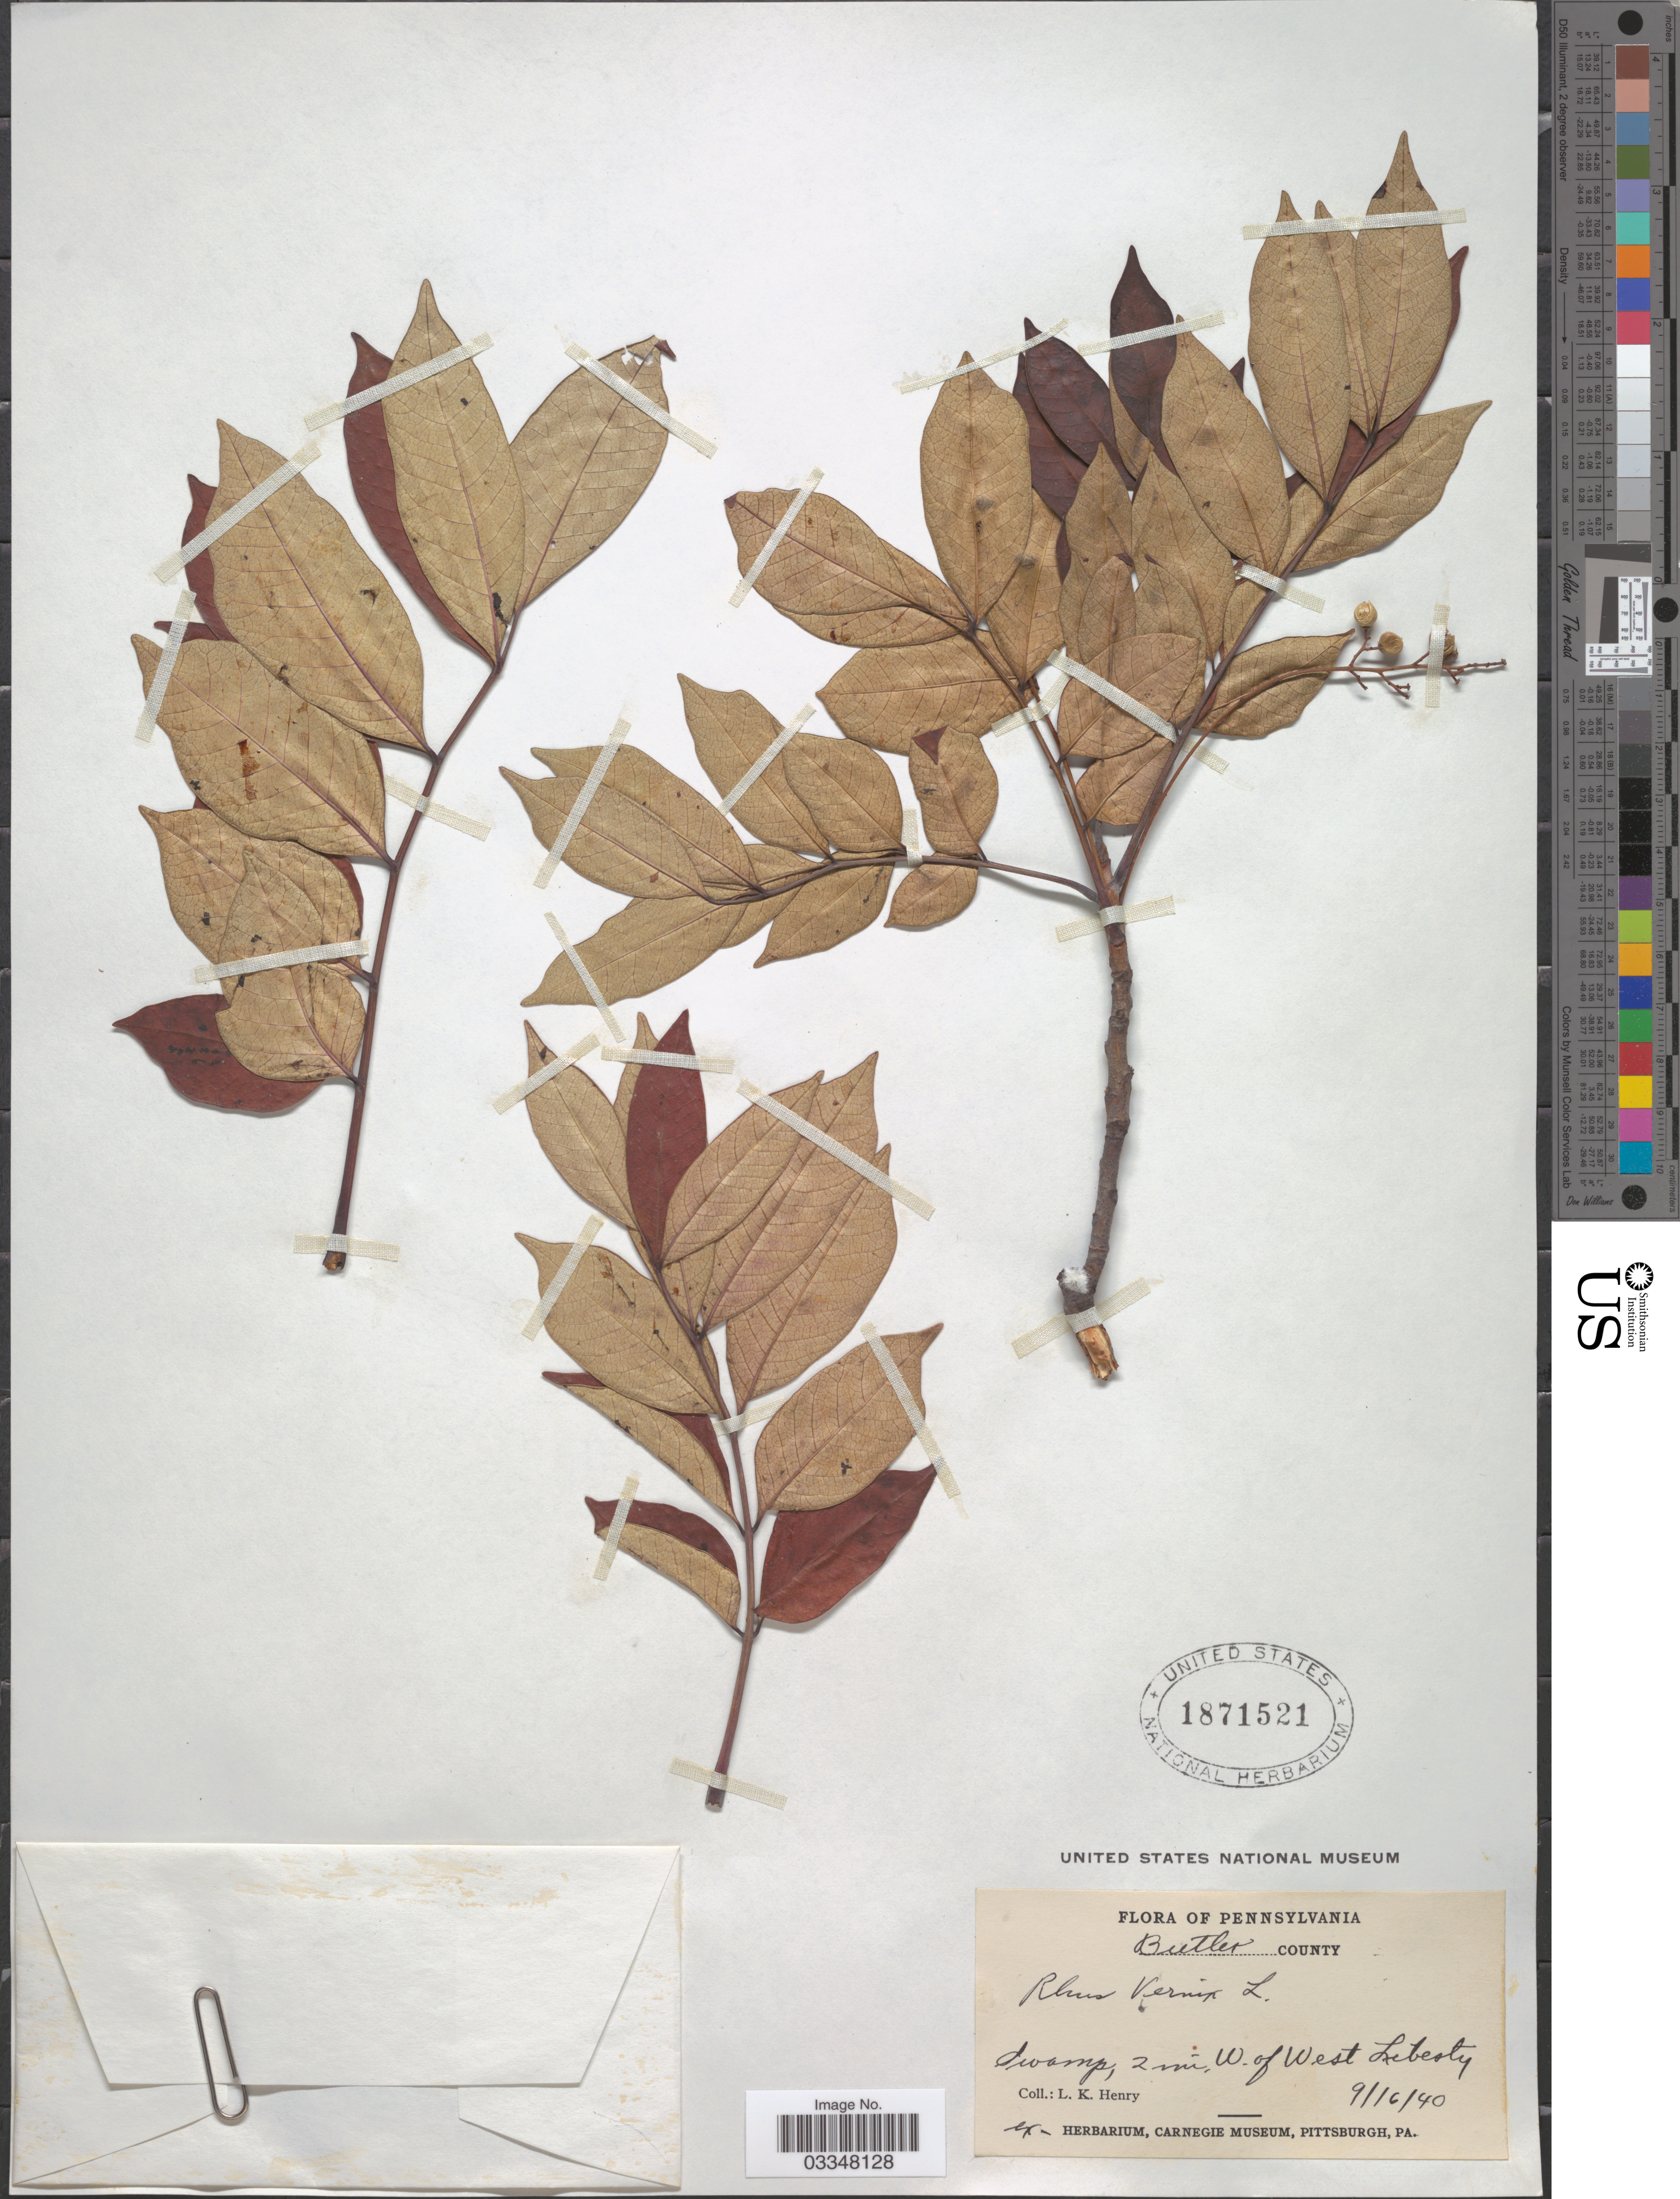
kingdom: Plantae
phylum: Tracheophyta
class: Magnoliopsida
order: Sapindales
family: Anacardiaceae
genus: Toxicodendron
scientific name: Toxicodendron vernix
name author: (L.) Kuntze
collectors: L. K. Henry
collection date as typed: Transcribed d/m/y: 16/9/40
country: United States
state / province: Pennsylvania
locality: Butler County. 2 mi. W. of West Liberty.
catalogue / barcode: US 1871521